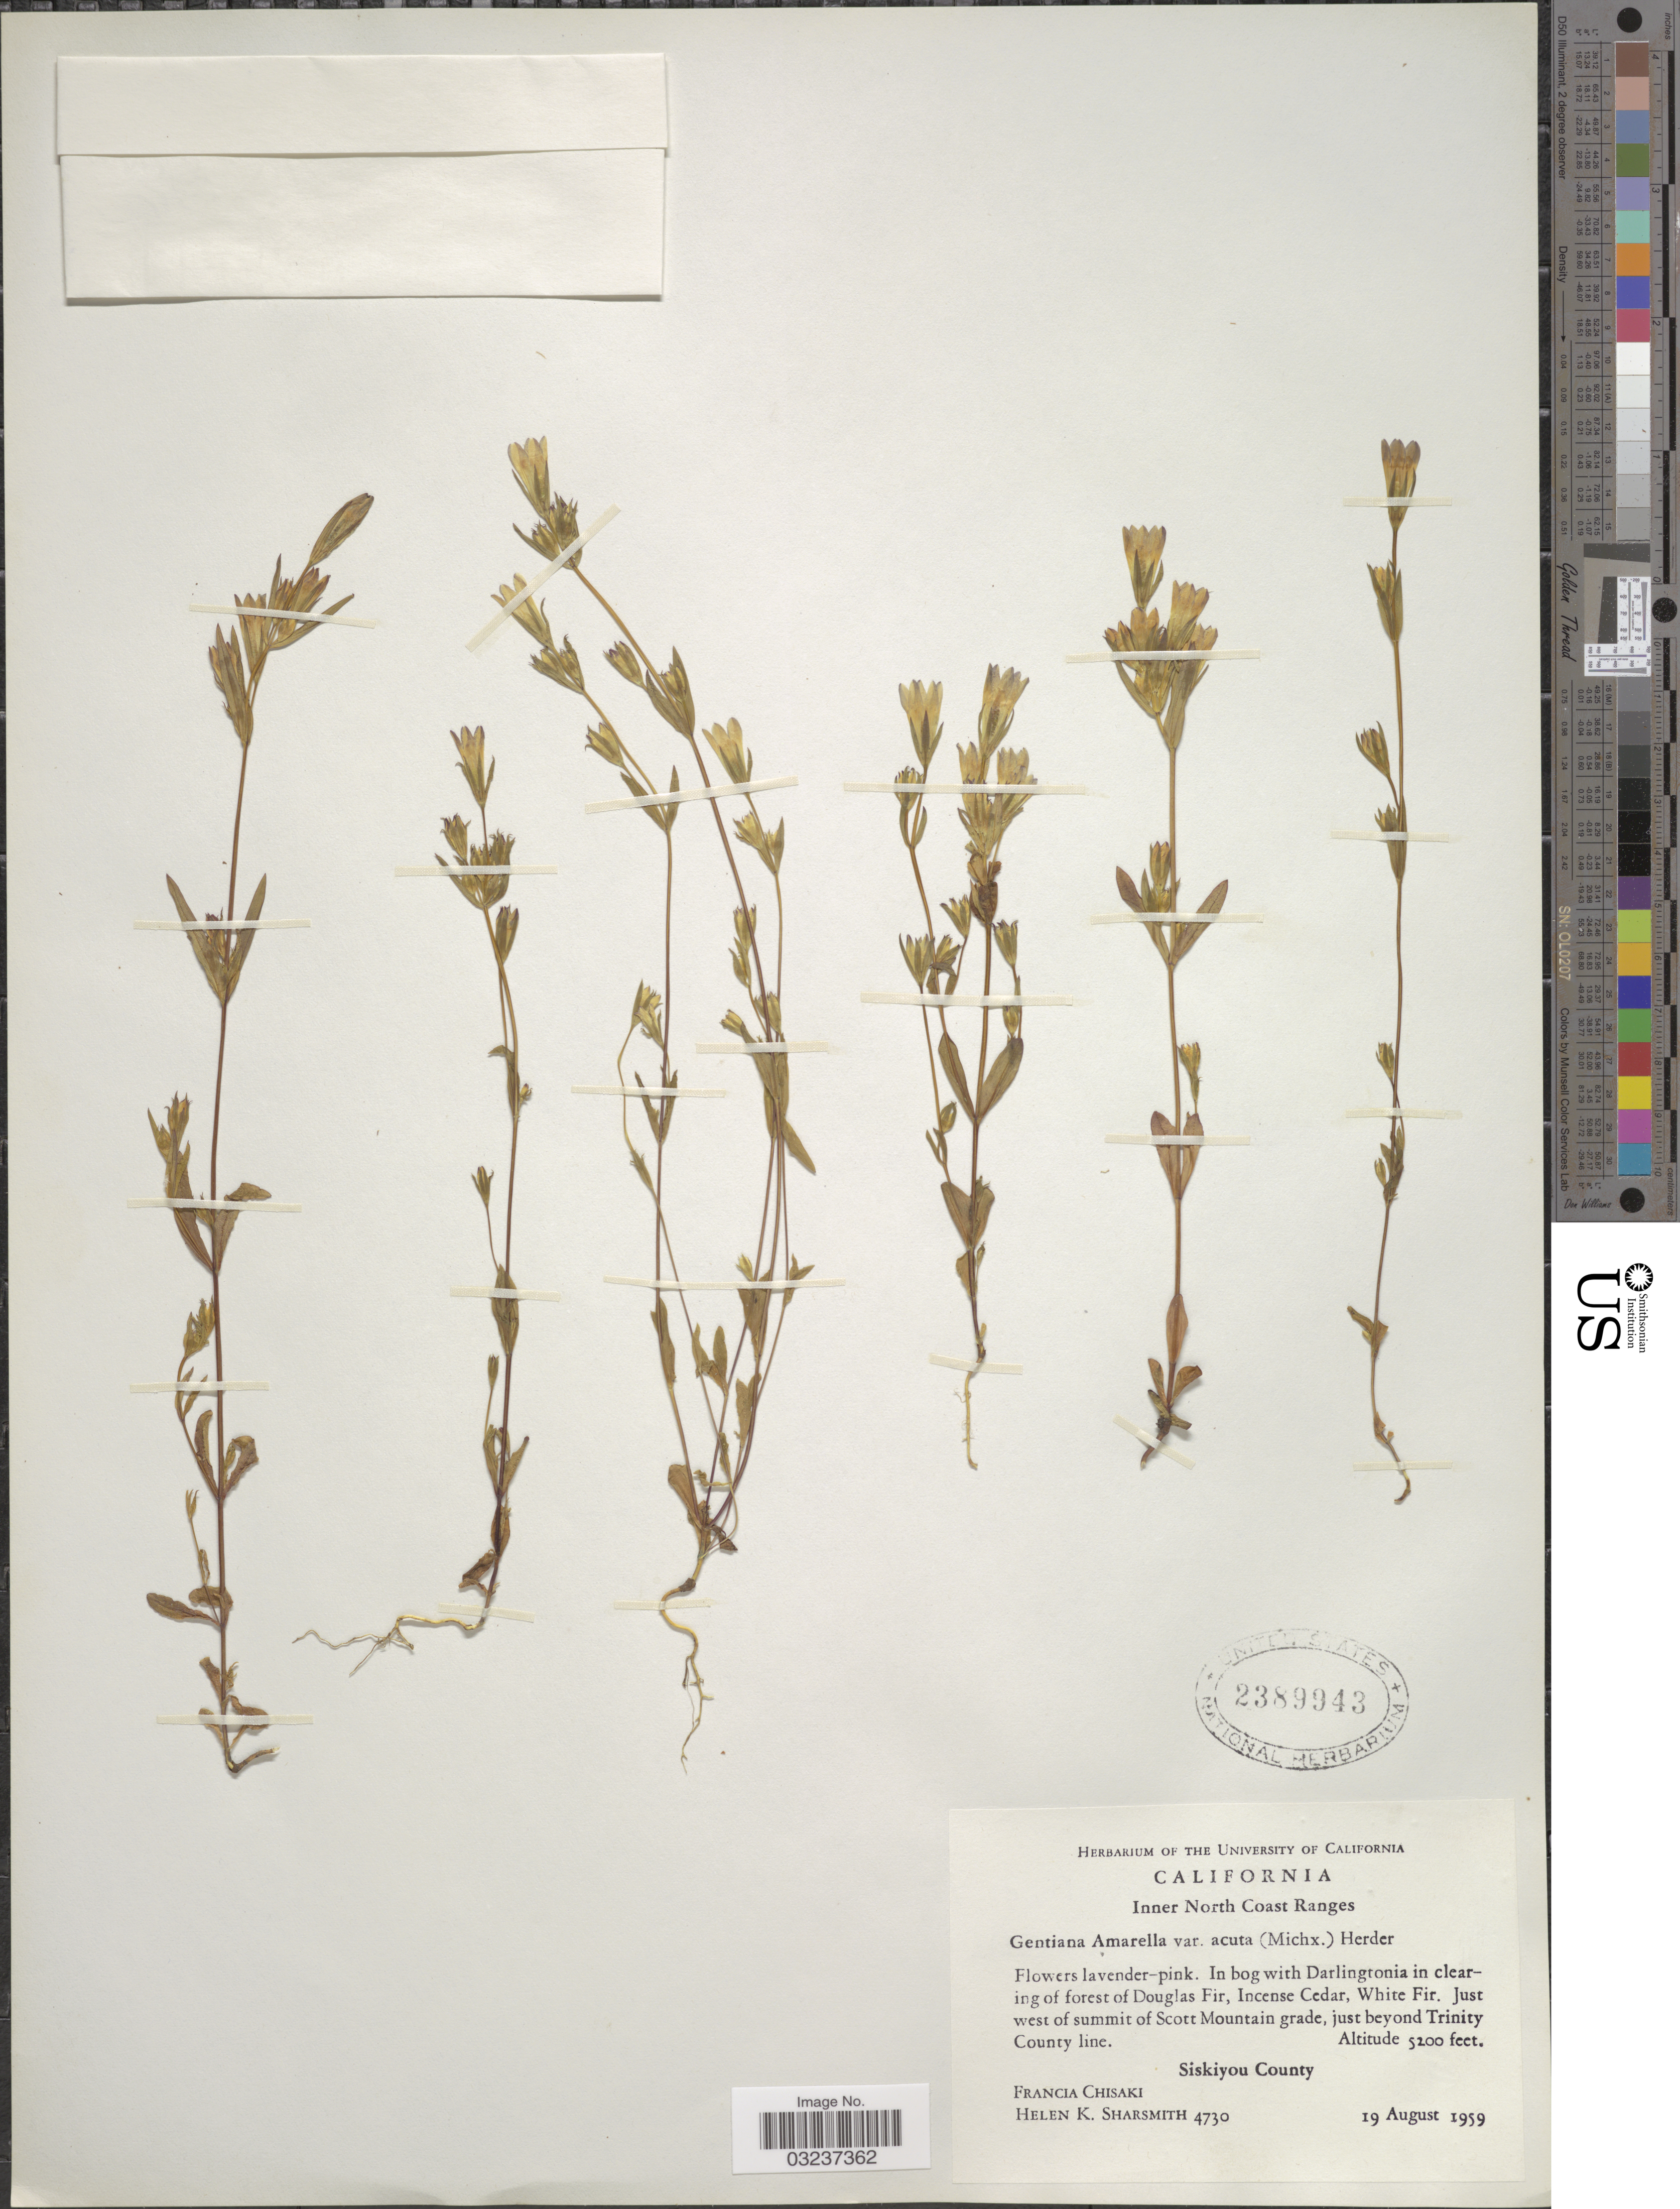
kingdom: Plantae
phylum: Tracheophyta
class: Magnoliopsida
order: Gentianales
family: Gentianaceae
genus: Gentianella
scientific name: Gentianella amarella subsp. acuta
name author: (Michx.) J.M. Gillett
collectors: F. Chisaki & H. Sharsmith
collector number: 4730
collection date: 1959-08-19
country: United States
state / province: California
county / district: Trinity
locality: Inner North Coast Ranges. Just west of summit of Scott Mountain grade, just beyond Trinity County line. Siskiyou County.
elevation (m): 1585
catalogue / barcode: US 2389943